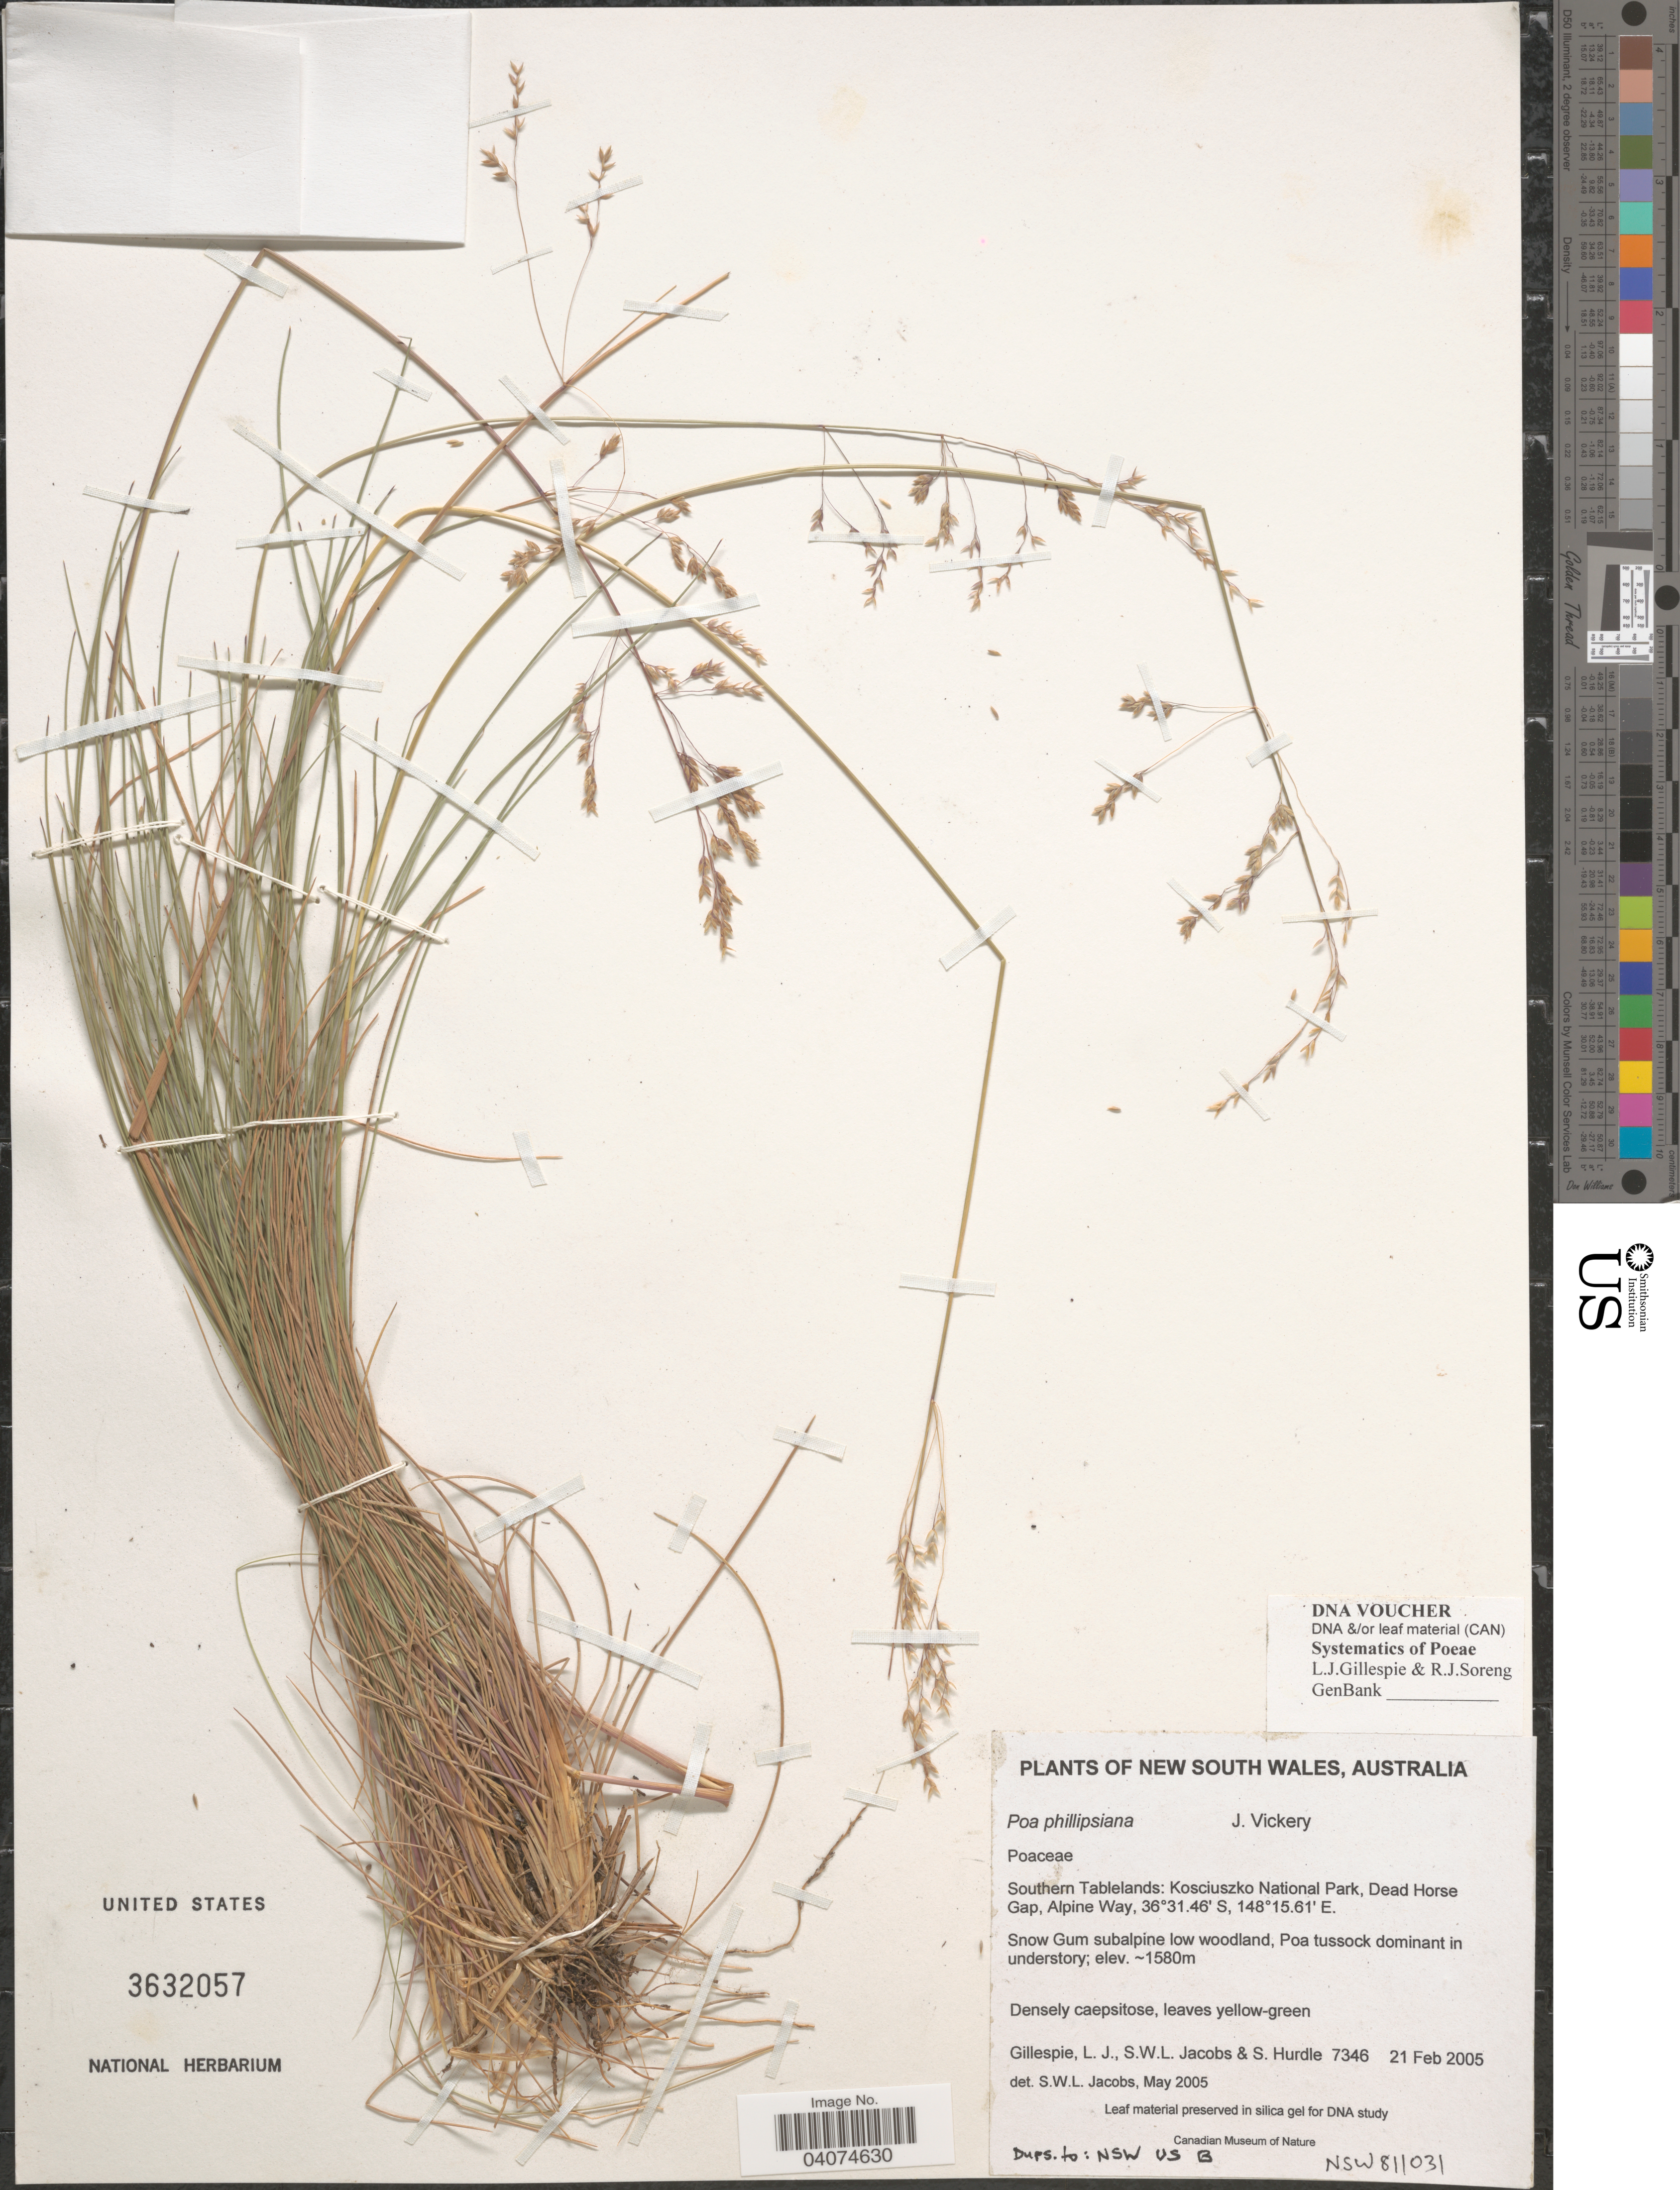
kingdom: Plantae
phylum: Tracheophyta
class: Liliopsida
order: Poales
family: Poaceae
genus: Poa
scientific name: Poa phillipsiana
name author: Vickery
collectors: L. Gillespie, S. W. L. Jacobs & S. Hurdle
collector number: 7346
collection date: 2005-02-21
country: Australia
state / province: New South Wales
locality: Southern Tablelands: Kosciuszko National Park, Dead Horse Gap, Alpine Way.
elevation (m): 1580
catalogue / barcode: US 3632057